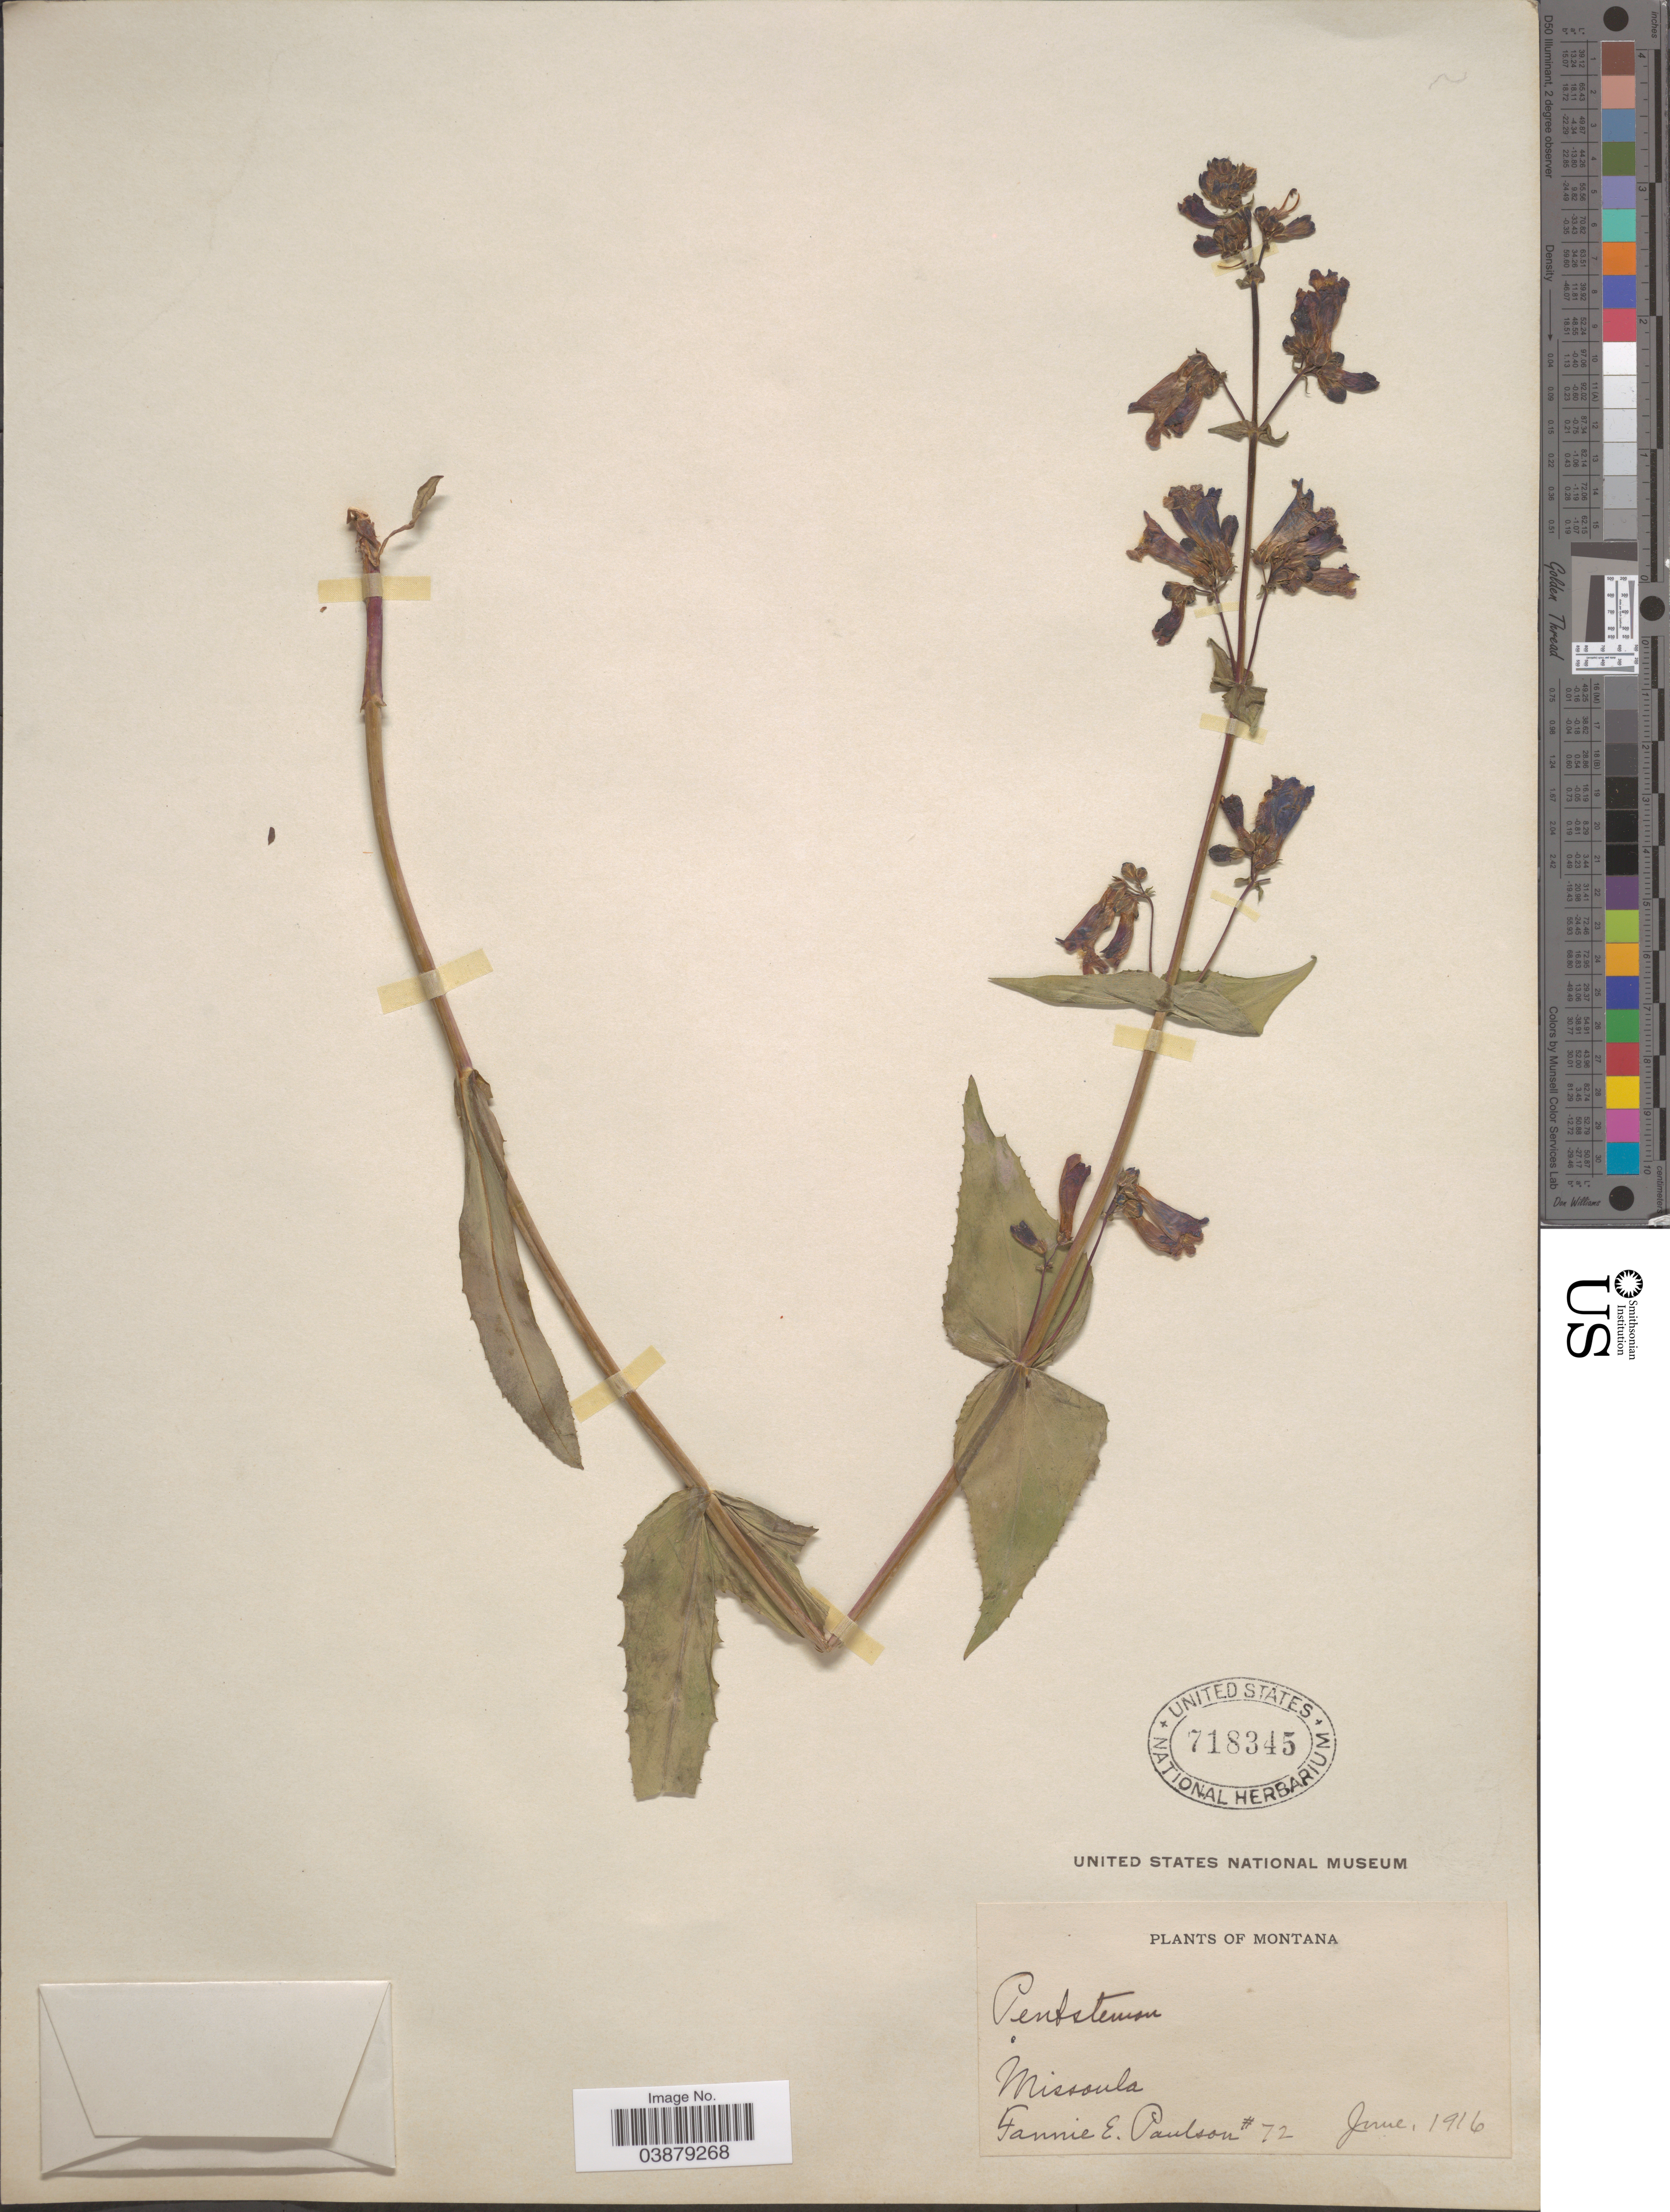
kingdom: Plantae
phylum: Tracheophyta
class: Magnoliopsida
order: Lamiales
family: Plantaginaceae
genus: Penstemon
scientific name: Penstemon wilcoxii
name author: Rydb.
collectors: F. Paulson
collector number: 72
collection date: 1916-06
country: United States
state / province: Montana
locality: Missoula.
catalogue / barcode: US 718345